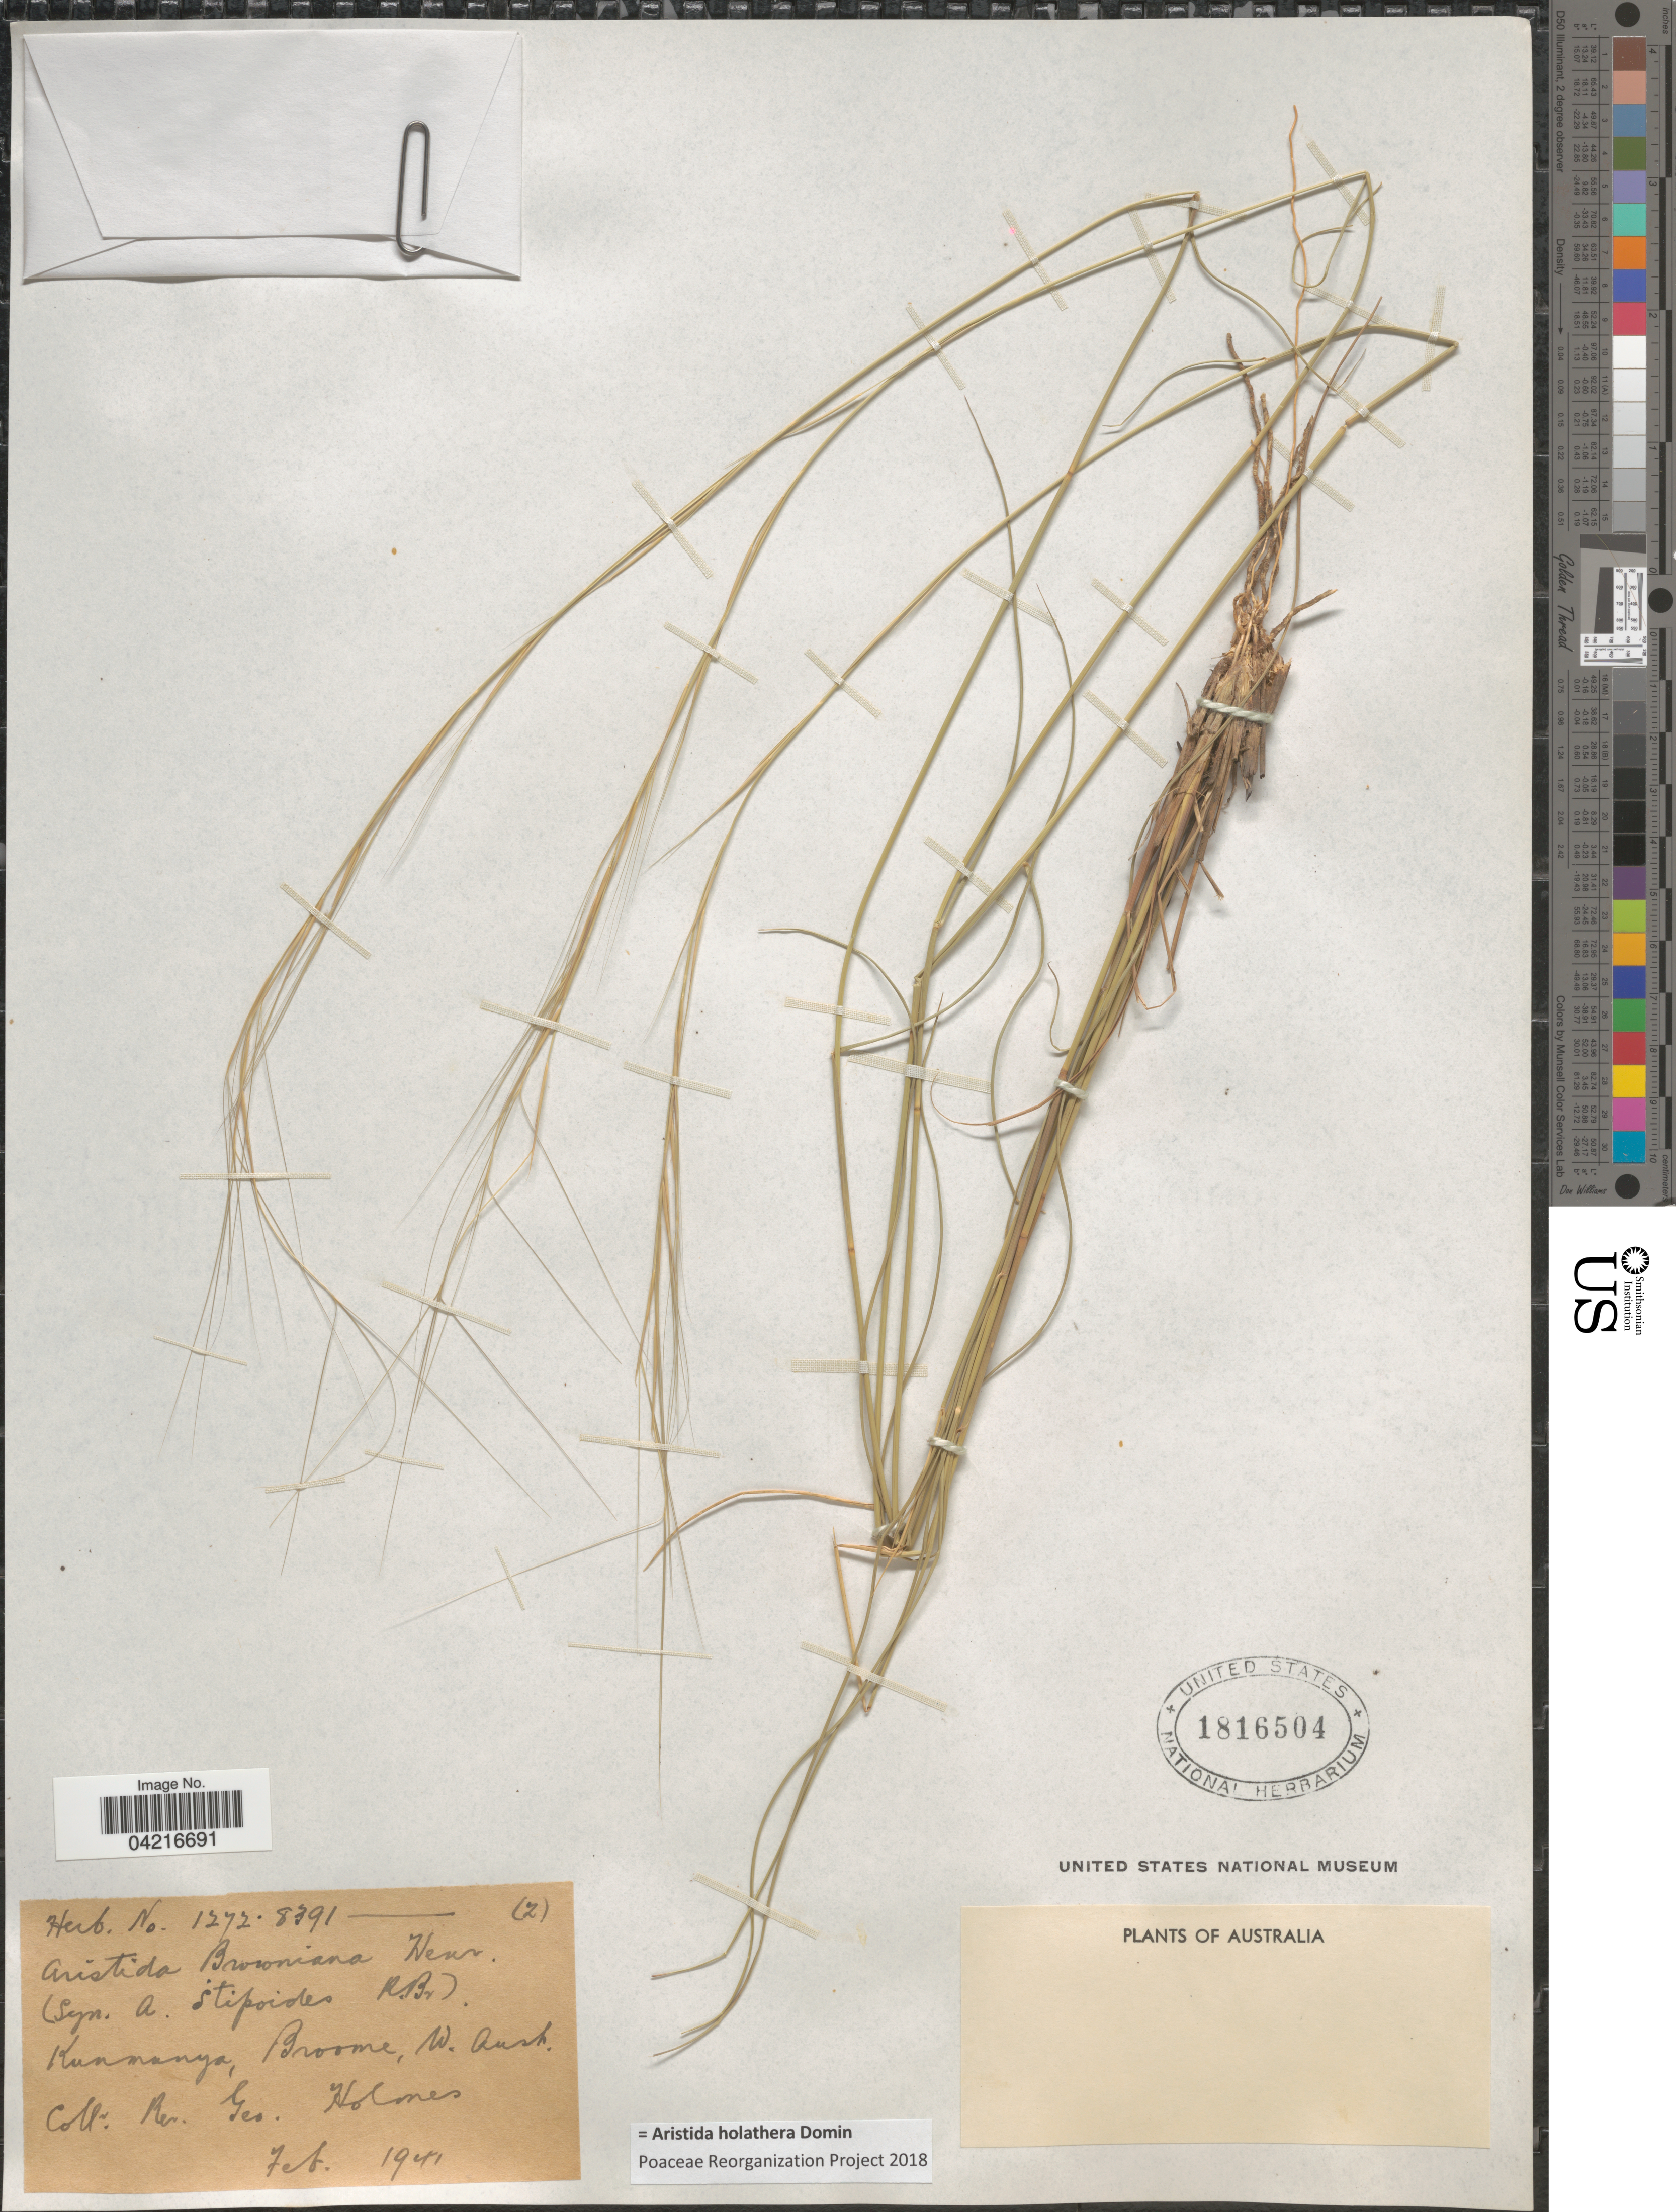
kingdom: Plantae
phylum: Tracheophyta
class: Liliopsida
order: Poales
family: Poaceae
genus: Aristida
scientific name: Aristida holathera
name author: Domin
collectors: G. Holmes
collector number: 12728391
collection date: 1941-02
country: Australia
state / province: Western Australia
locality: Kunmunya, Broome.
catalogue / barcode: US 1816504